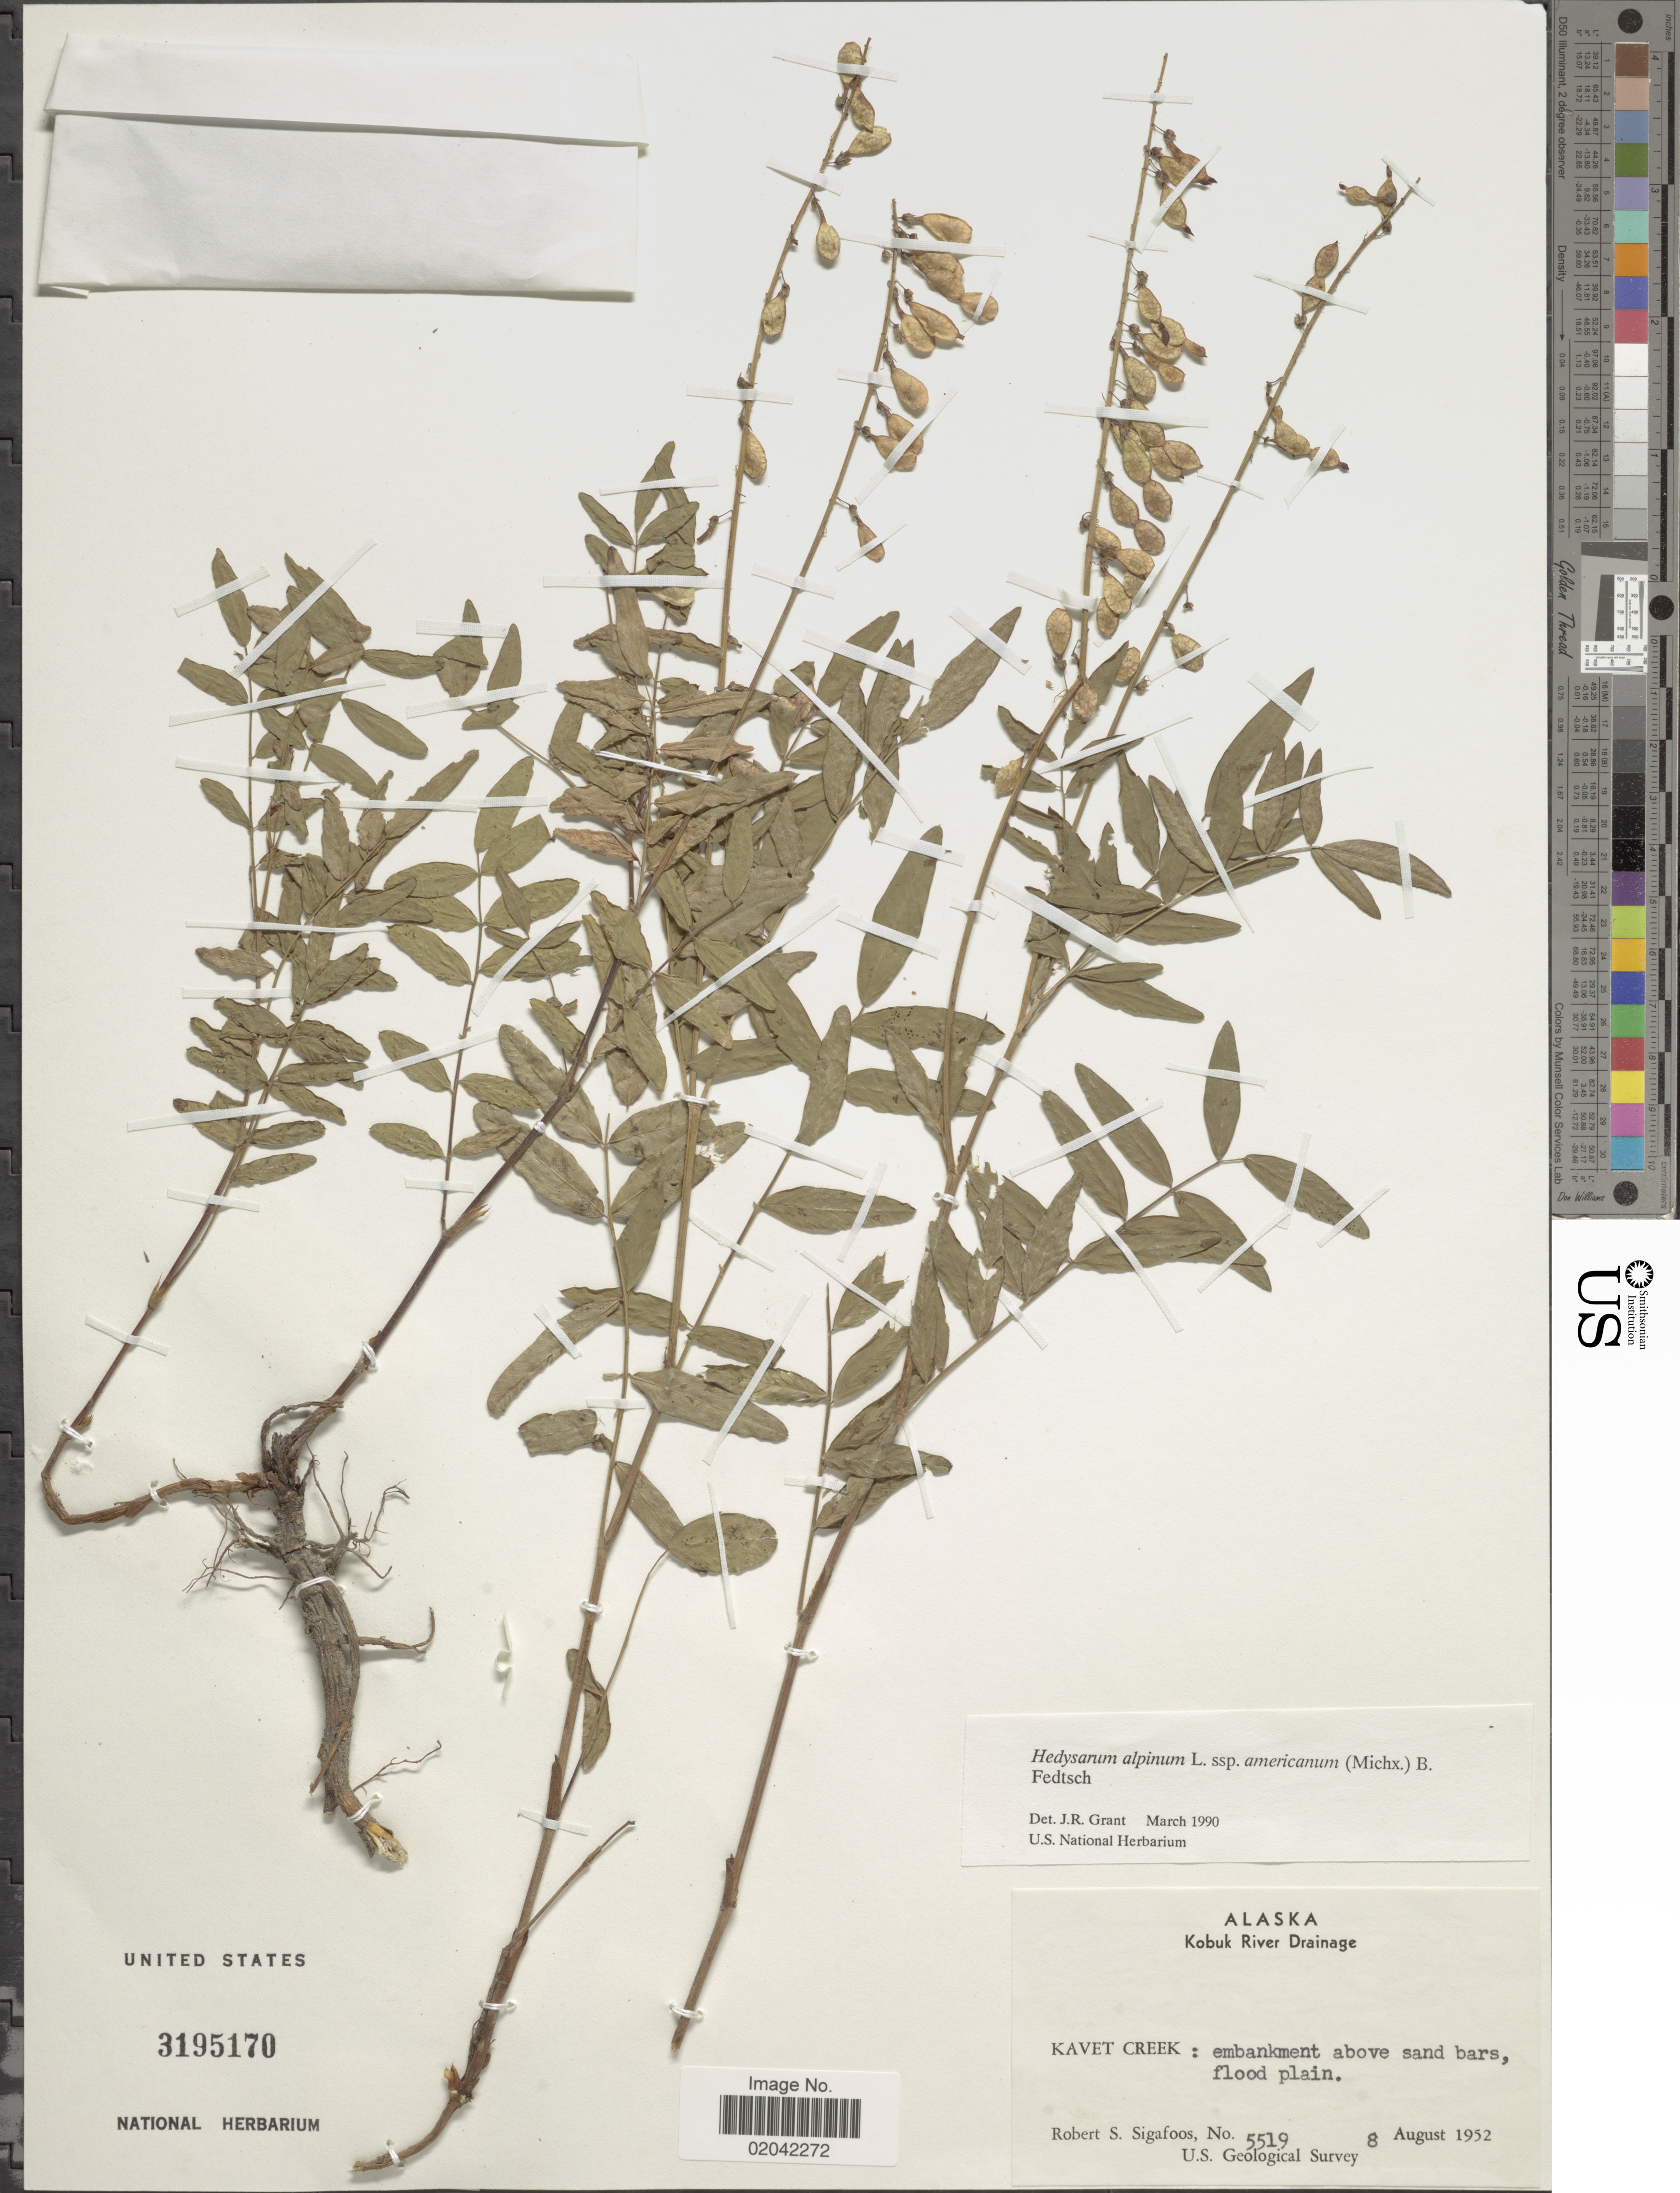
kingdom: Plantae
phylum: Tracheophyta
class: Magnoliopsida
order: Fabales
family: Fabaceae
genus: Hedysarum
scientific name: Hedysarum alpinum var. americanum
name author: Michx. ex Pursh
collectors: R. Sigafoos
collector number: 5519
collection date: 1952-08-08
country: United States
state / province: Alaska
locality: Kobuk River Drainage. Kavet Creek: embankment above sand bars, flood plain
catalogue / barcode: US 3195170